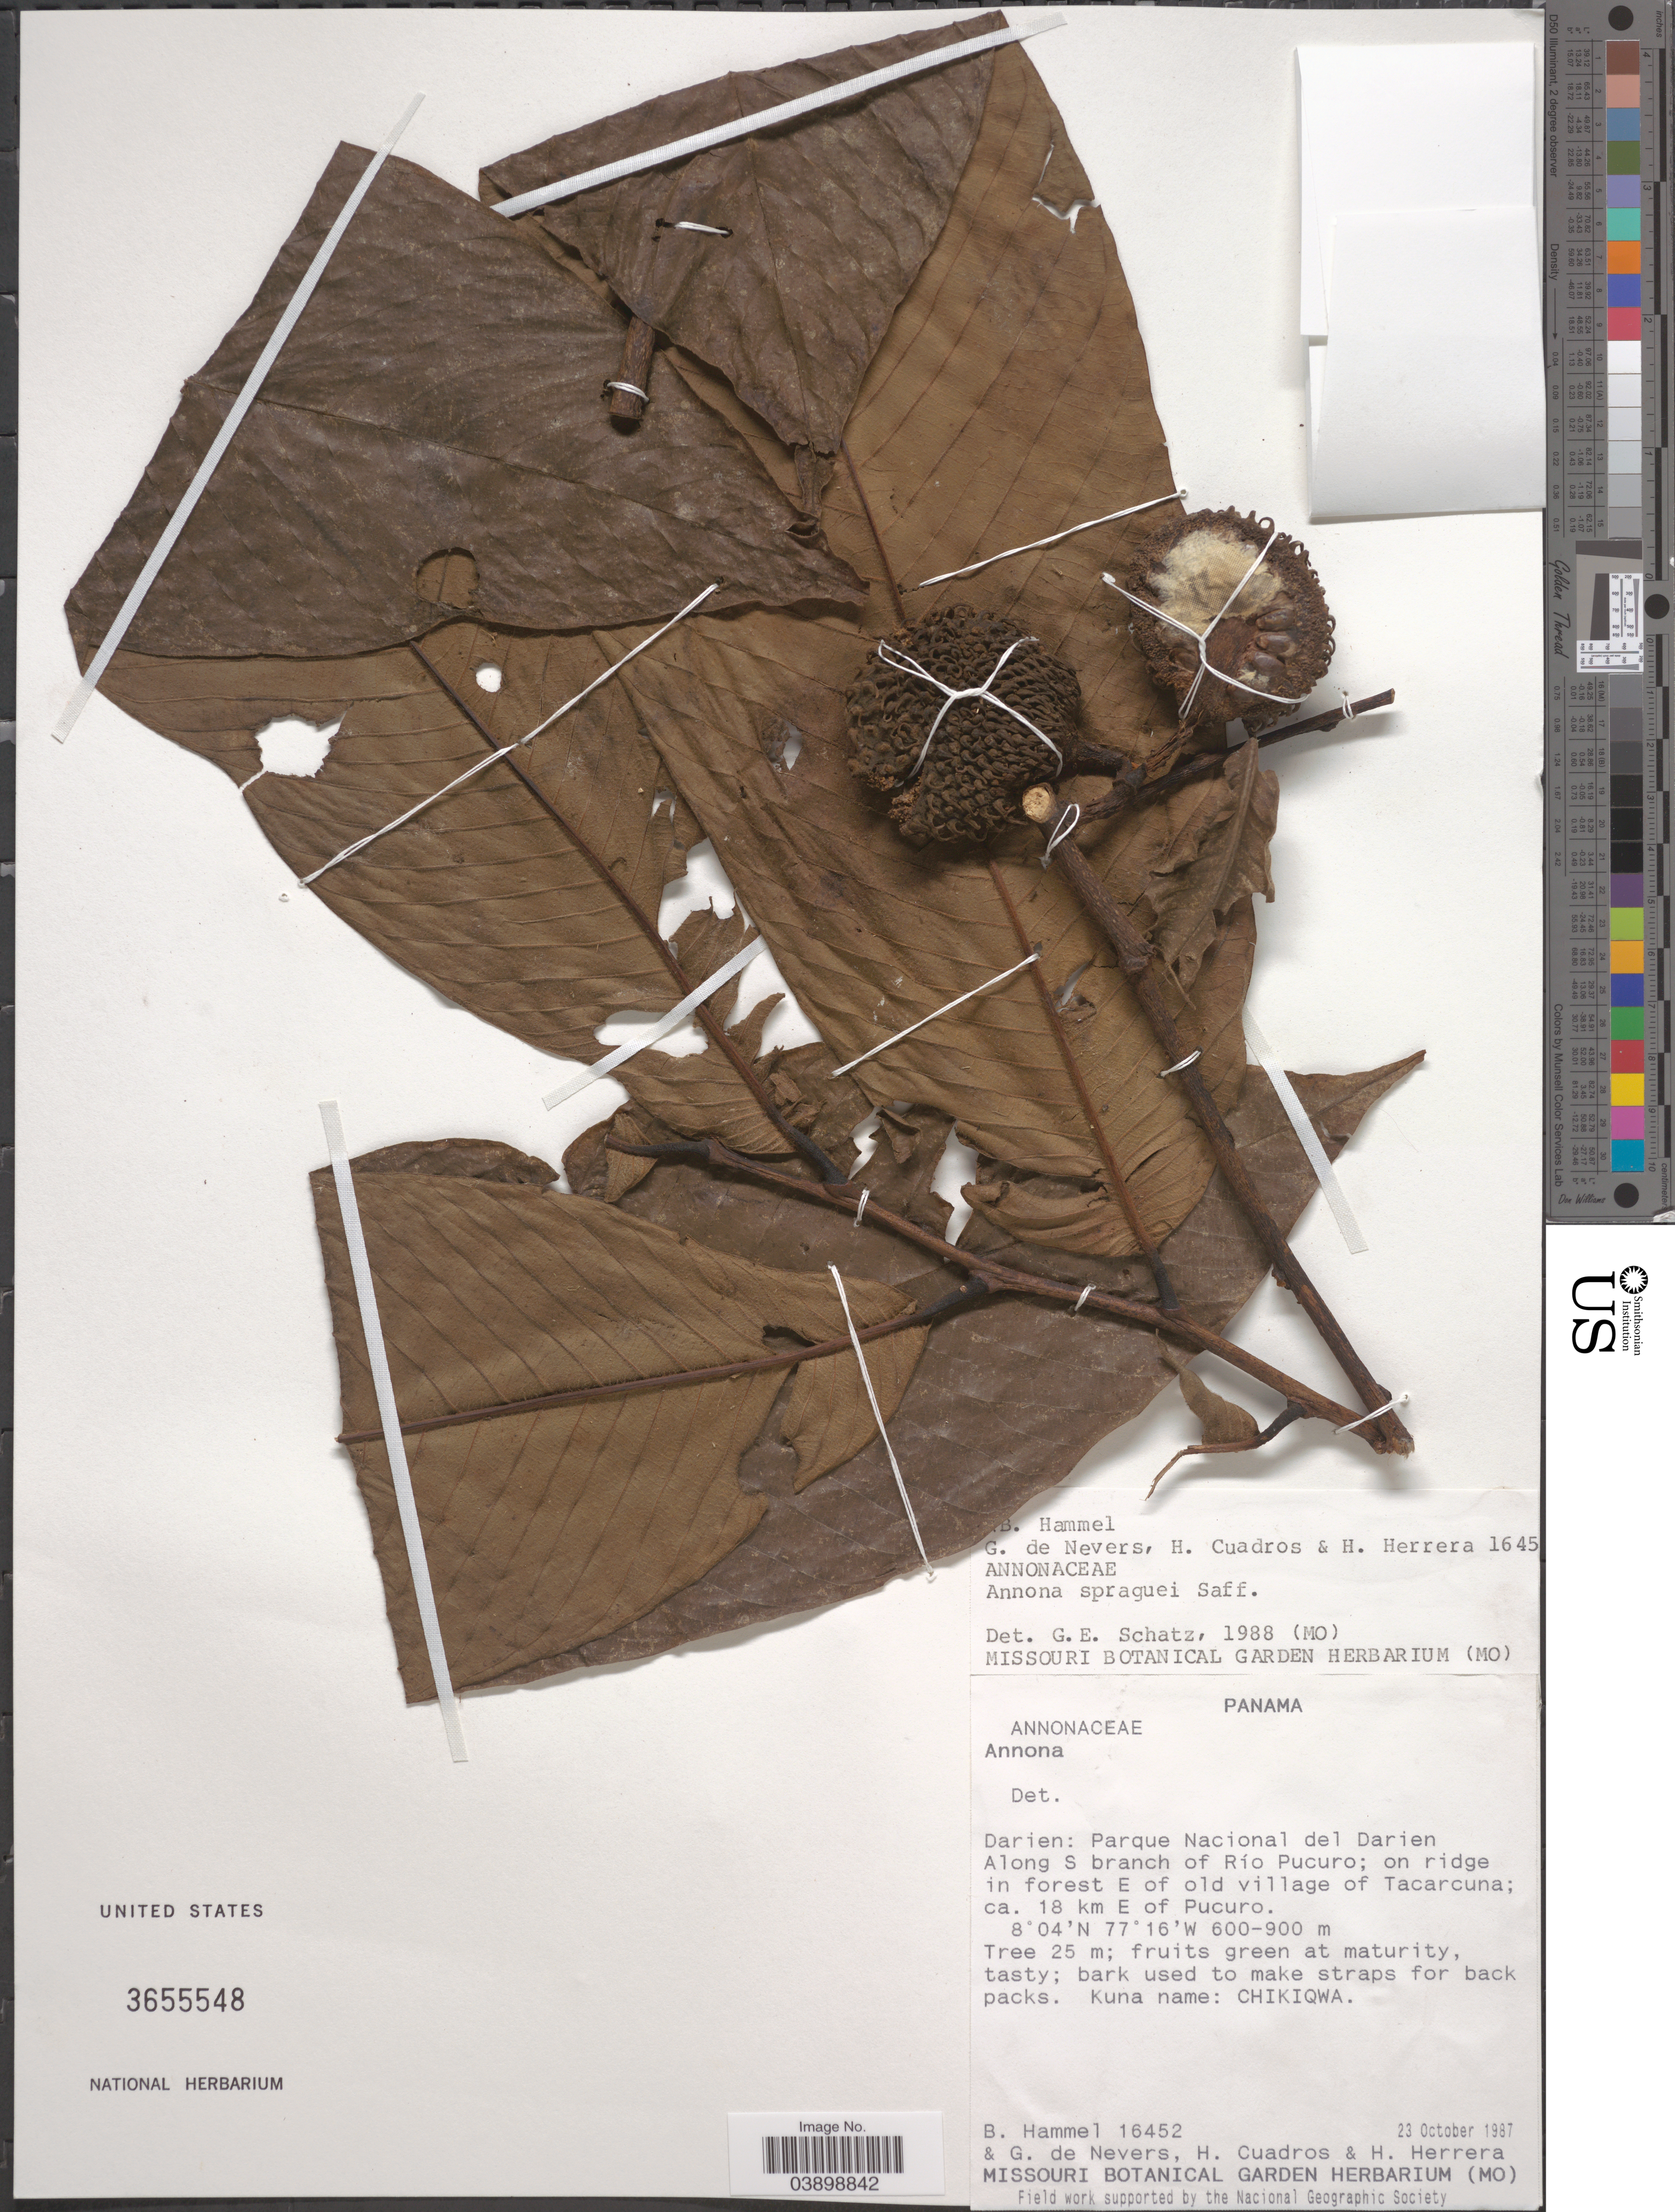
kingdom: Plantae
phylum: Tracheophyta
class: Magnoliopsida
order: Magnoliales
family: Annonaceae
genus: Annona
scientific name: Annona spraguei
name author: Saff.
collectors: B. Hammel, G. Nevers, H. Cuadros & H. Herrera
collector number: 16452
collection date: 1987-10-23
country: Panama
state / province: Darien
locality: Parque Nacional del Darien. Along S branch of Río Pucuro; on ridge in forest E of old village of Tacarcuna; ca. 18 km E of Pucuro.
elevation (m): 600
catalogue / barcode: US 3655548